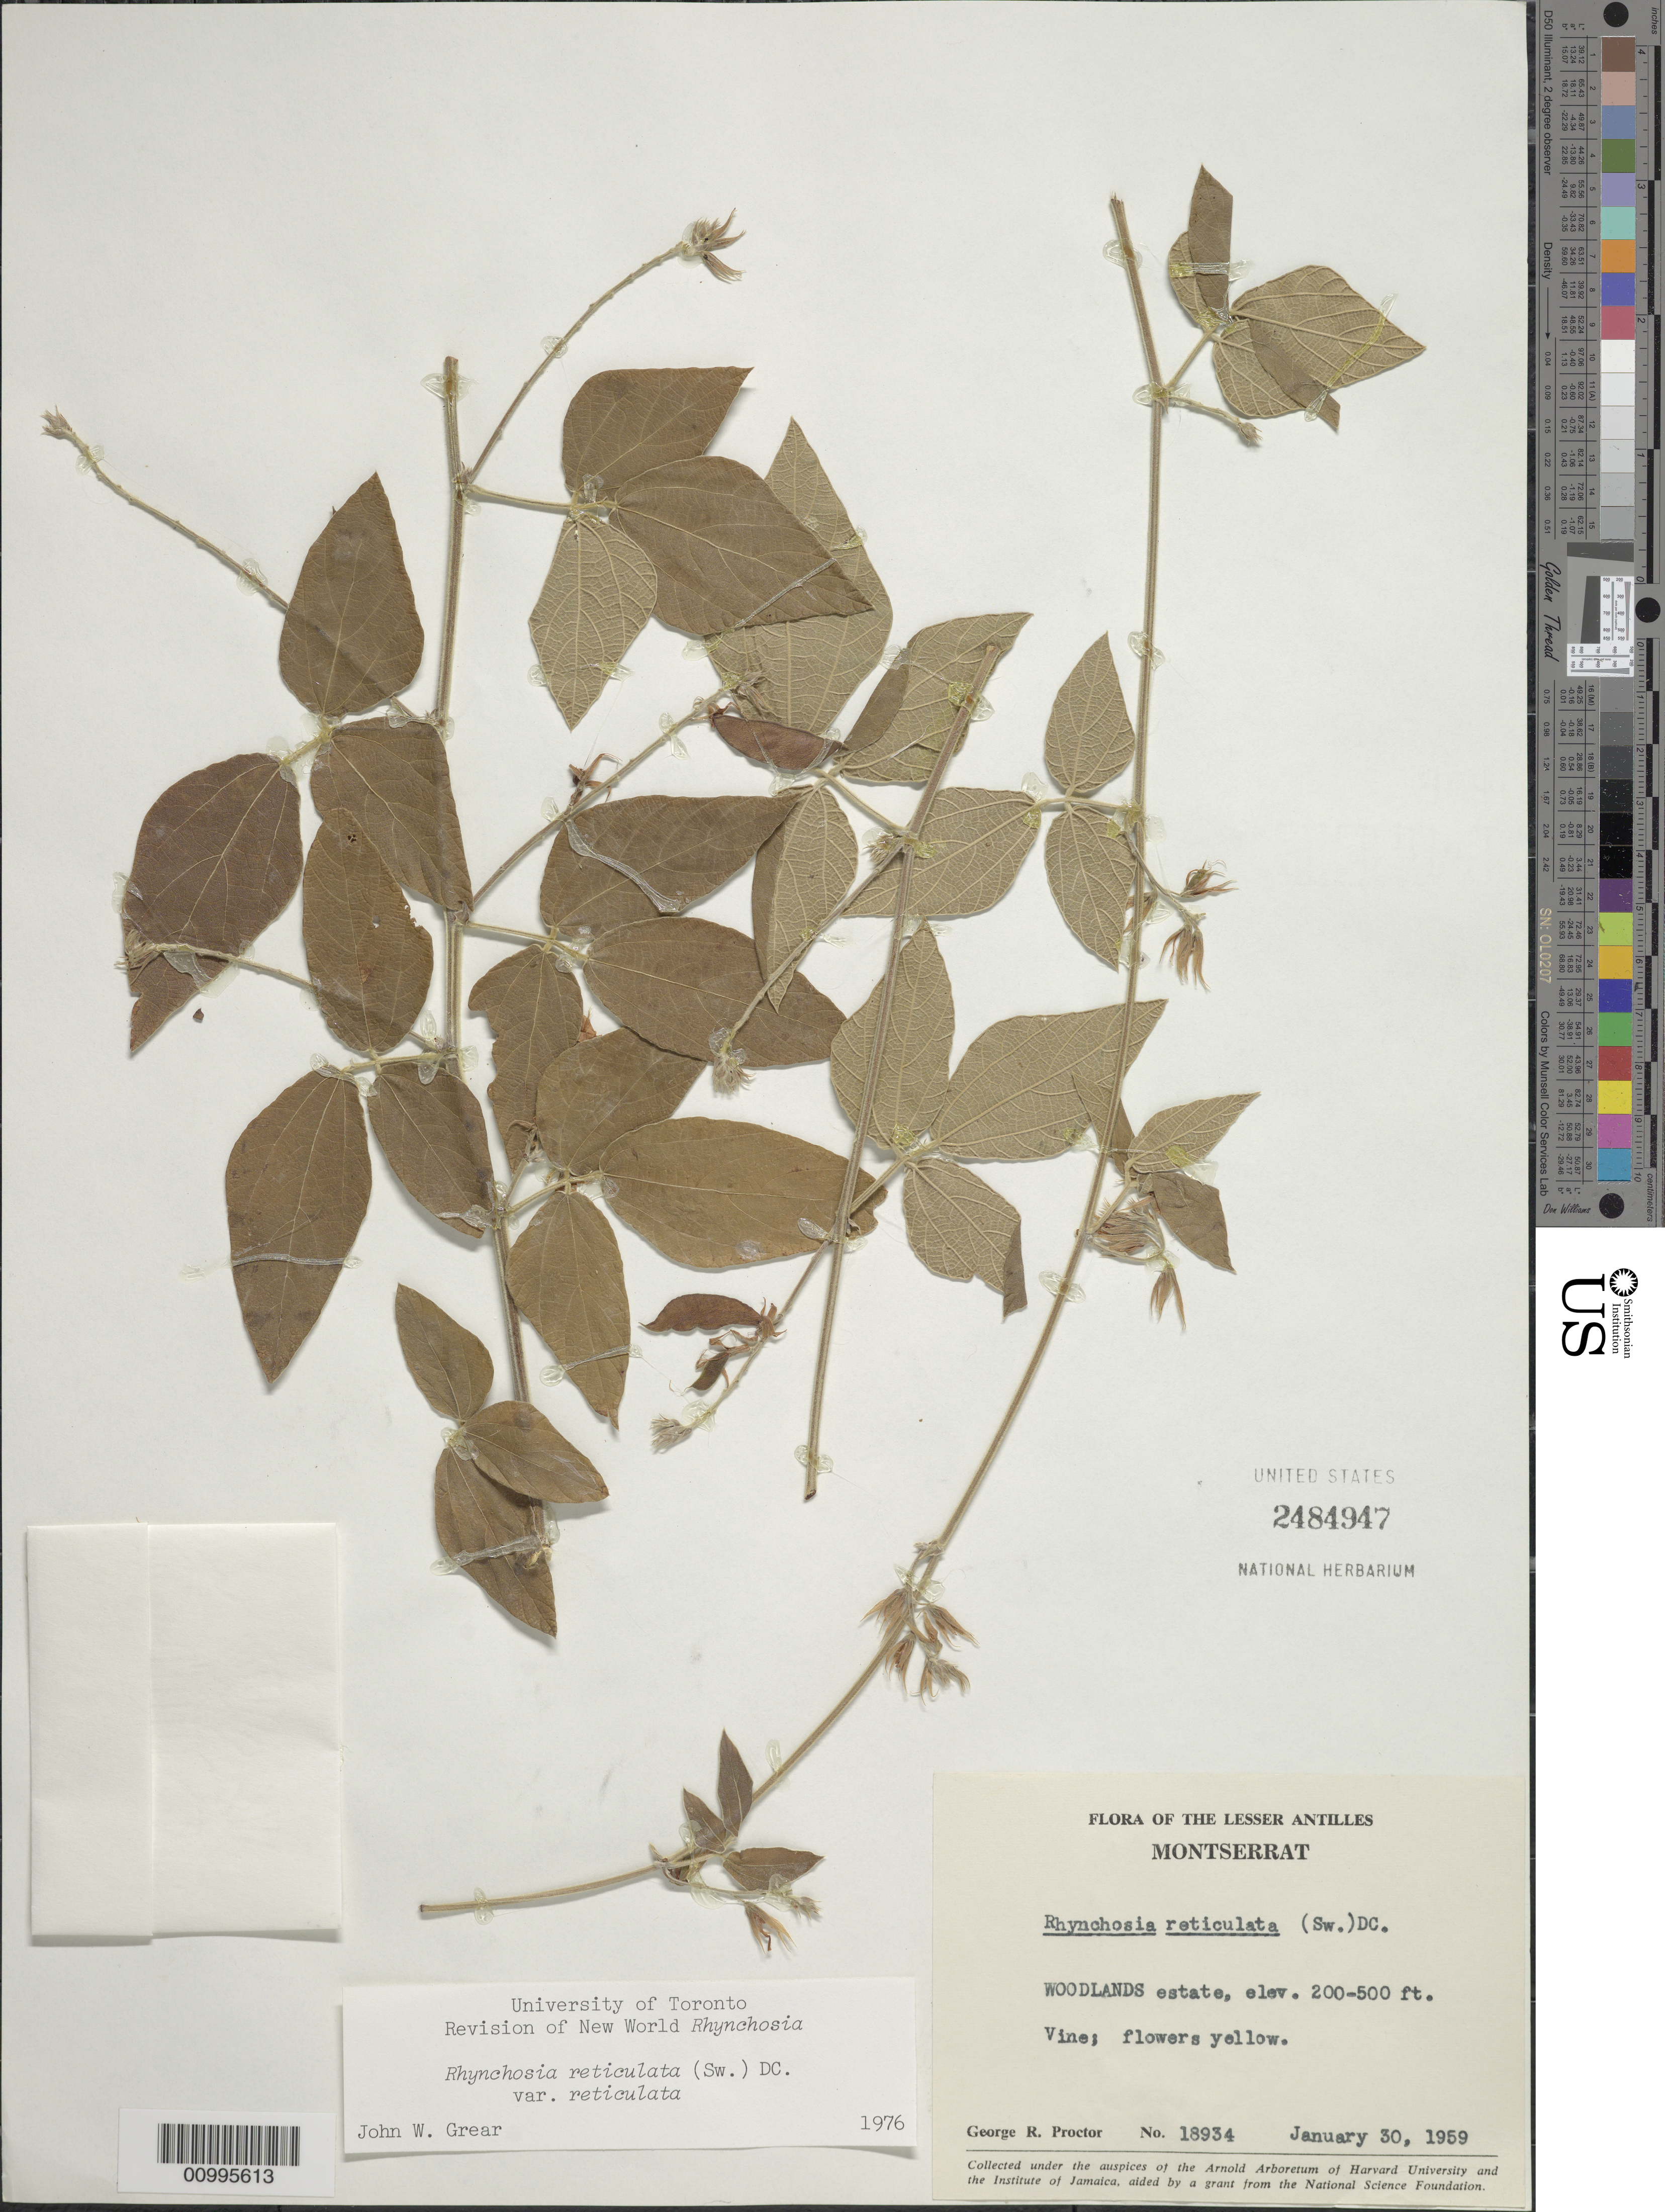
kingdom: Plantae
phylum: Tracheophyta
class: Magnoliopsida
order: Fabales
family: Fabaceae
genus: Rhynchosia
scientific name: Rhynchosia reticulata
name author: (Sw.) DC.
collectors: G. R. Proctor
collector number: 18934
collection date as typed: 30 Jan 1959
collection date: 1959-01-30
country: Montserrat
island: Montserrat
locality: Lesser Antilles. Woodlands estate.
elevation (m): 61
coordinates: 0 N, 0 E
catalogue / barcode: US 2484947